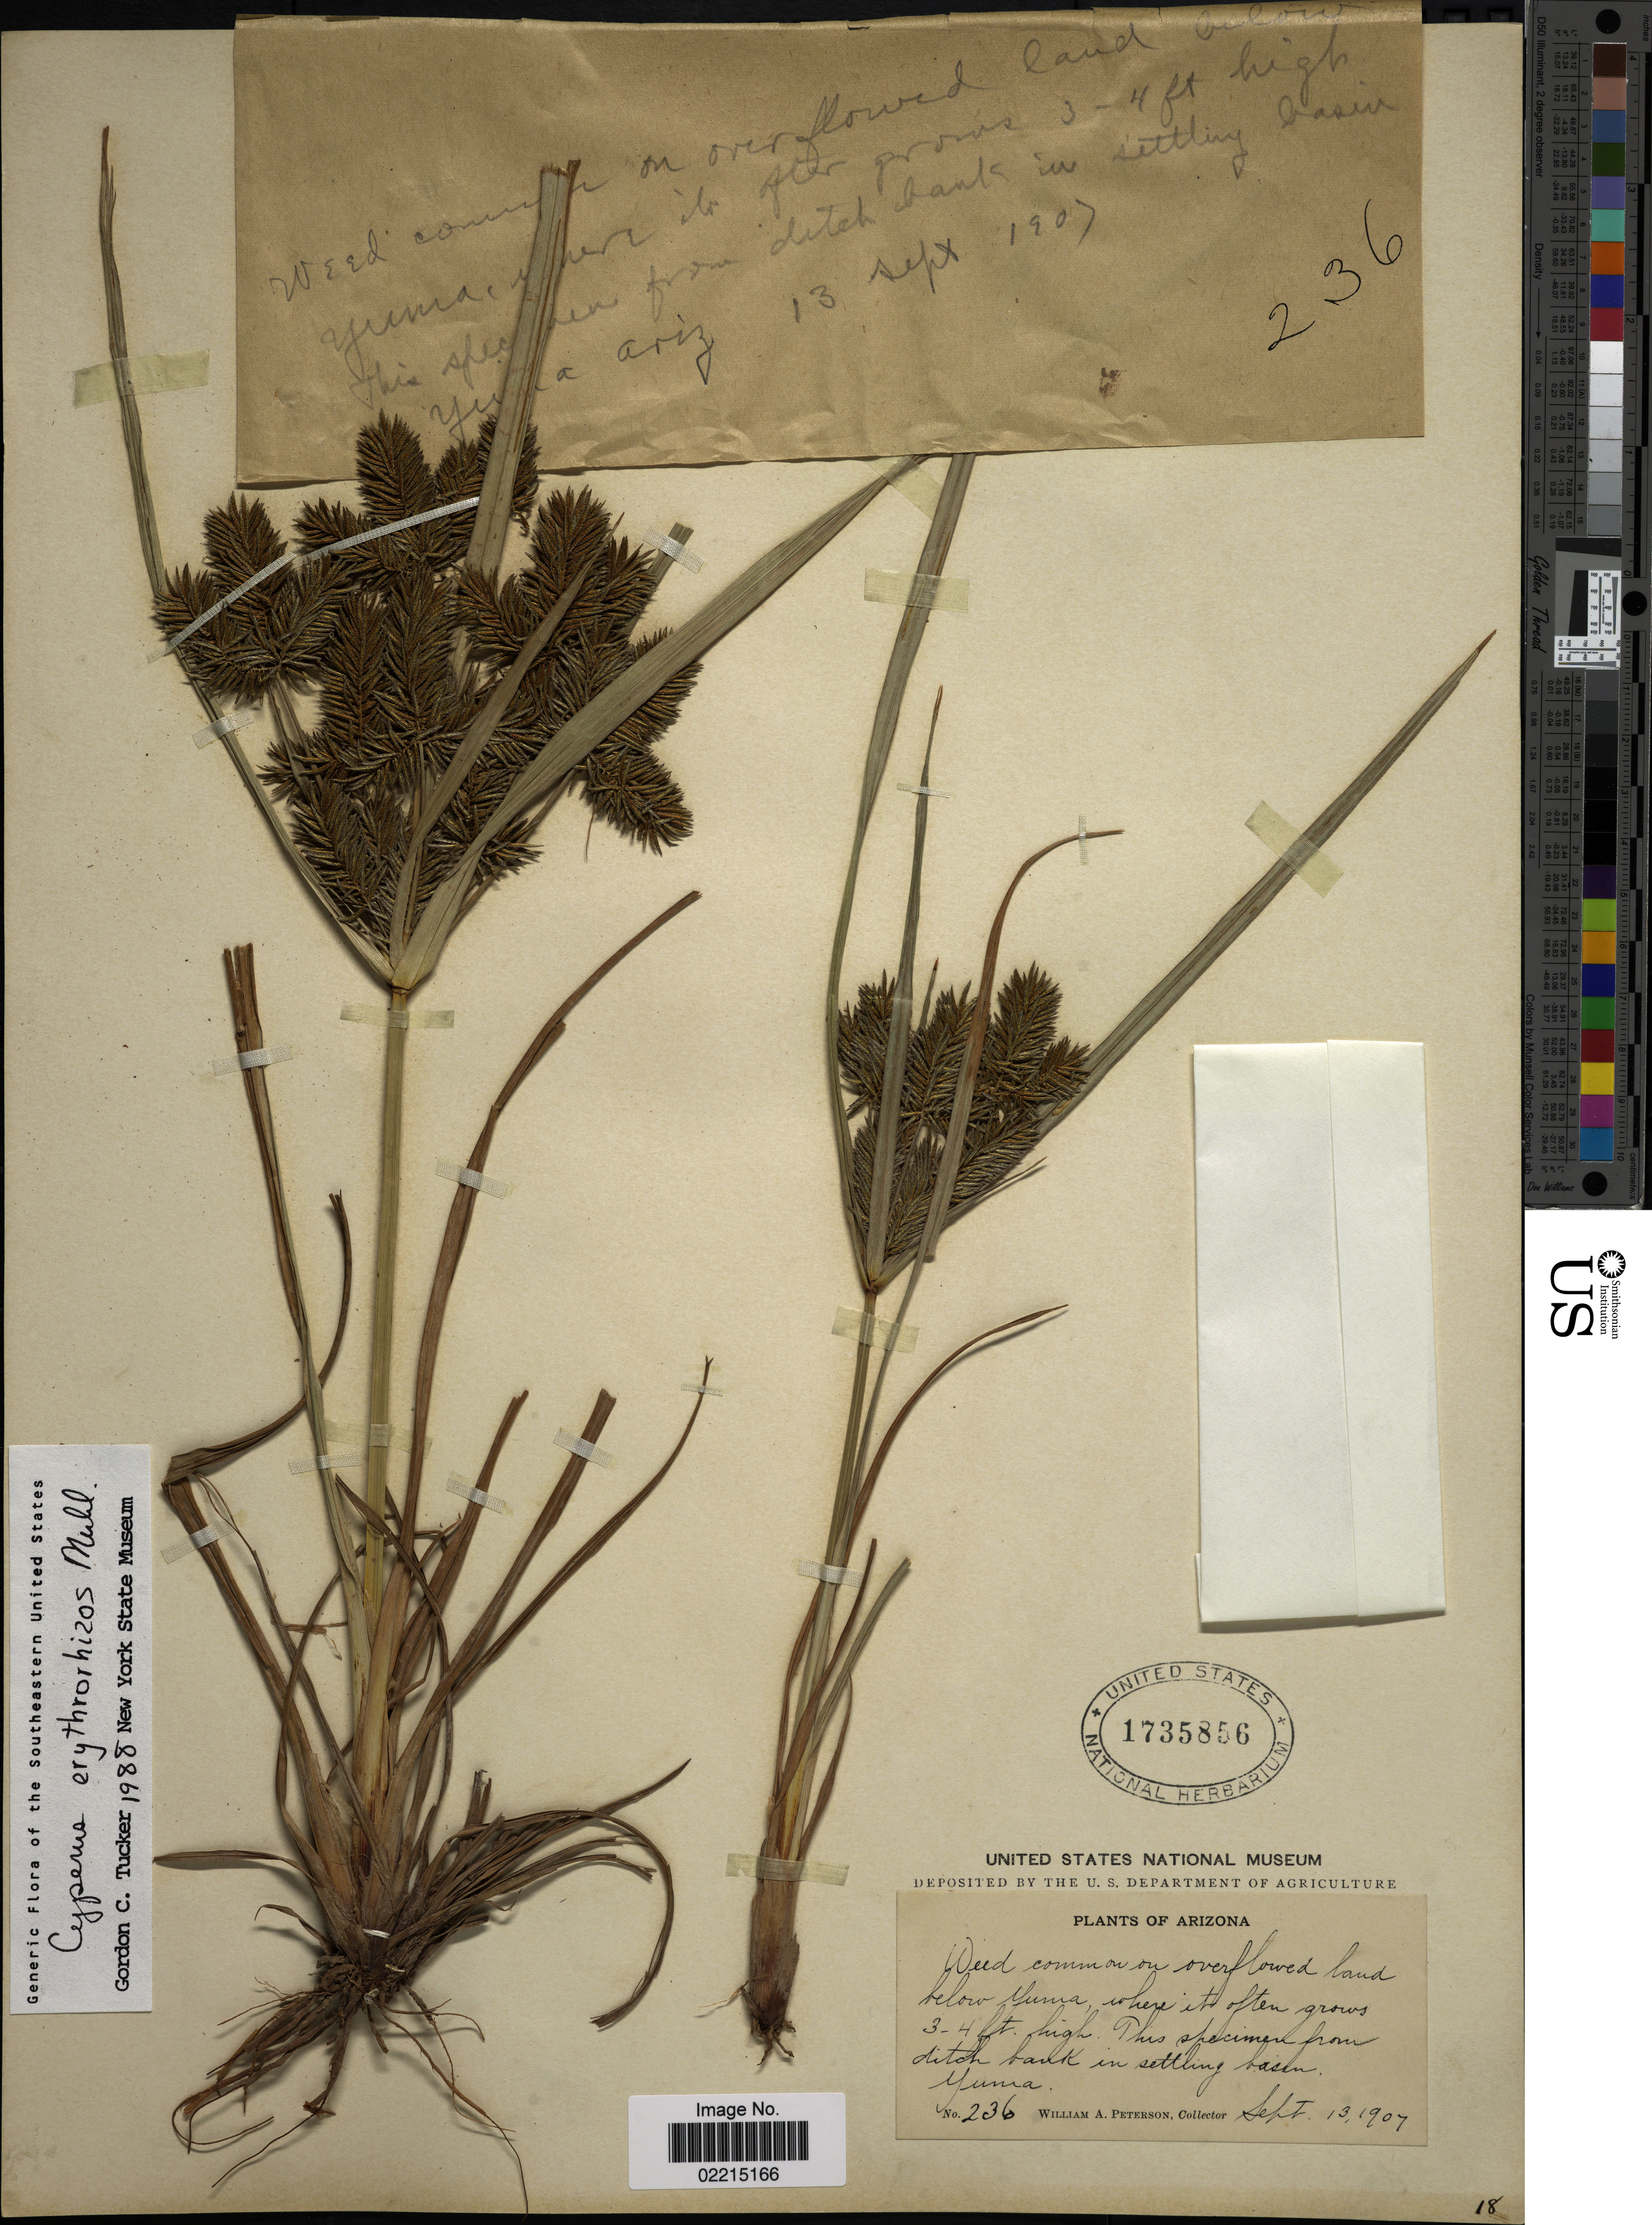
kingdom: Plantae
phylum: Tracheophyta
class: Liliopsida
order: Poales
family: Cyperaceae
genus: Cyperus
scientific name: Cyperus erythrorhizos Muhl.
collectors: W. Peterson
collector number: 236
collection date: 1907-09-13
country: United States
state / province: Arizona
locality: Below Yuma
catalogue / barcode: US 1735856